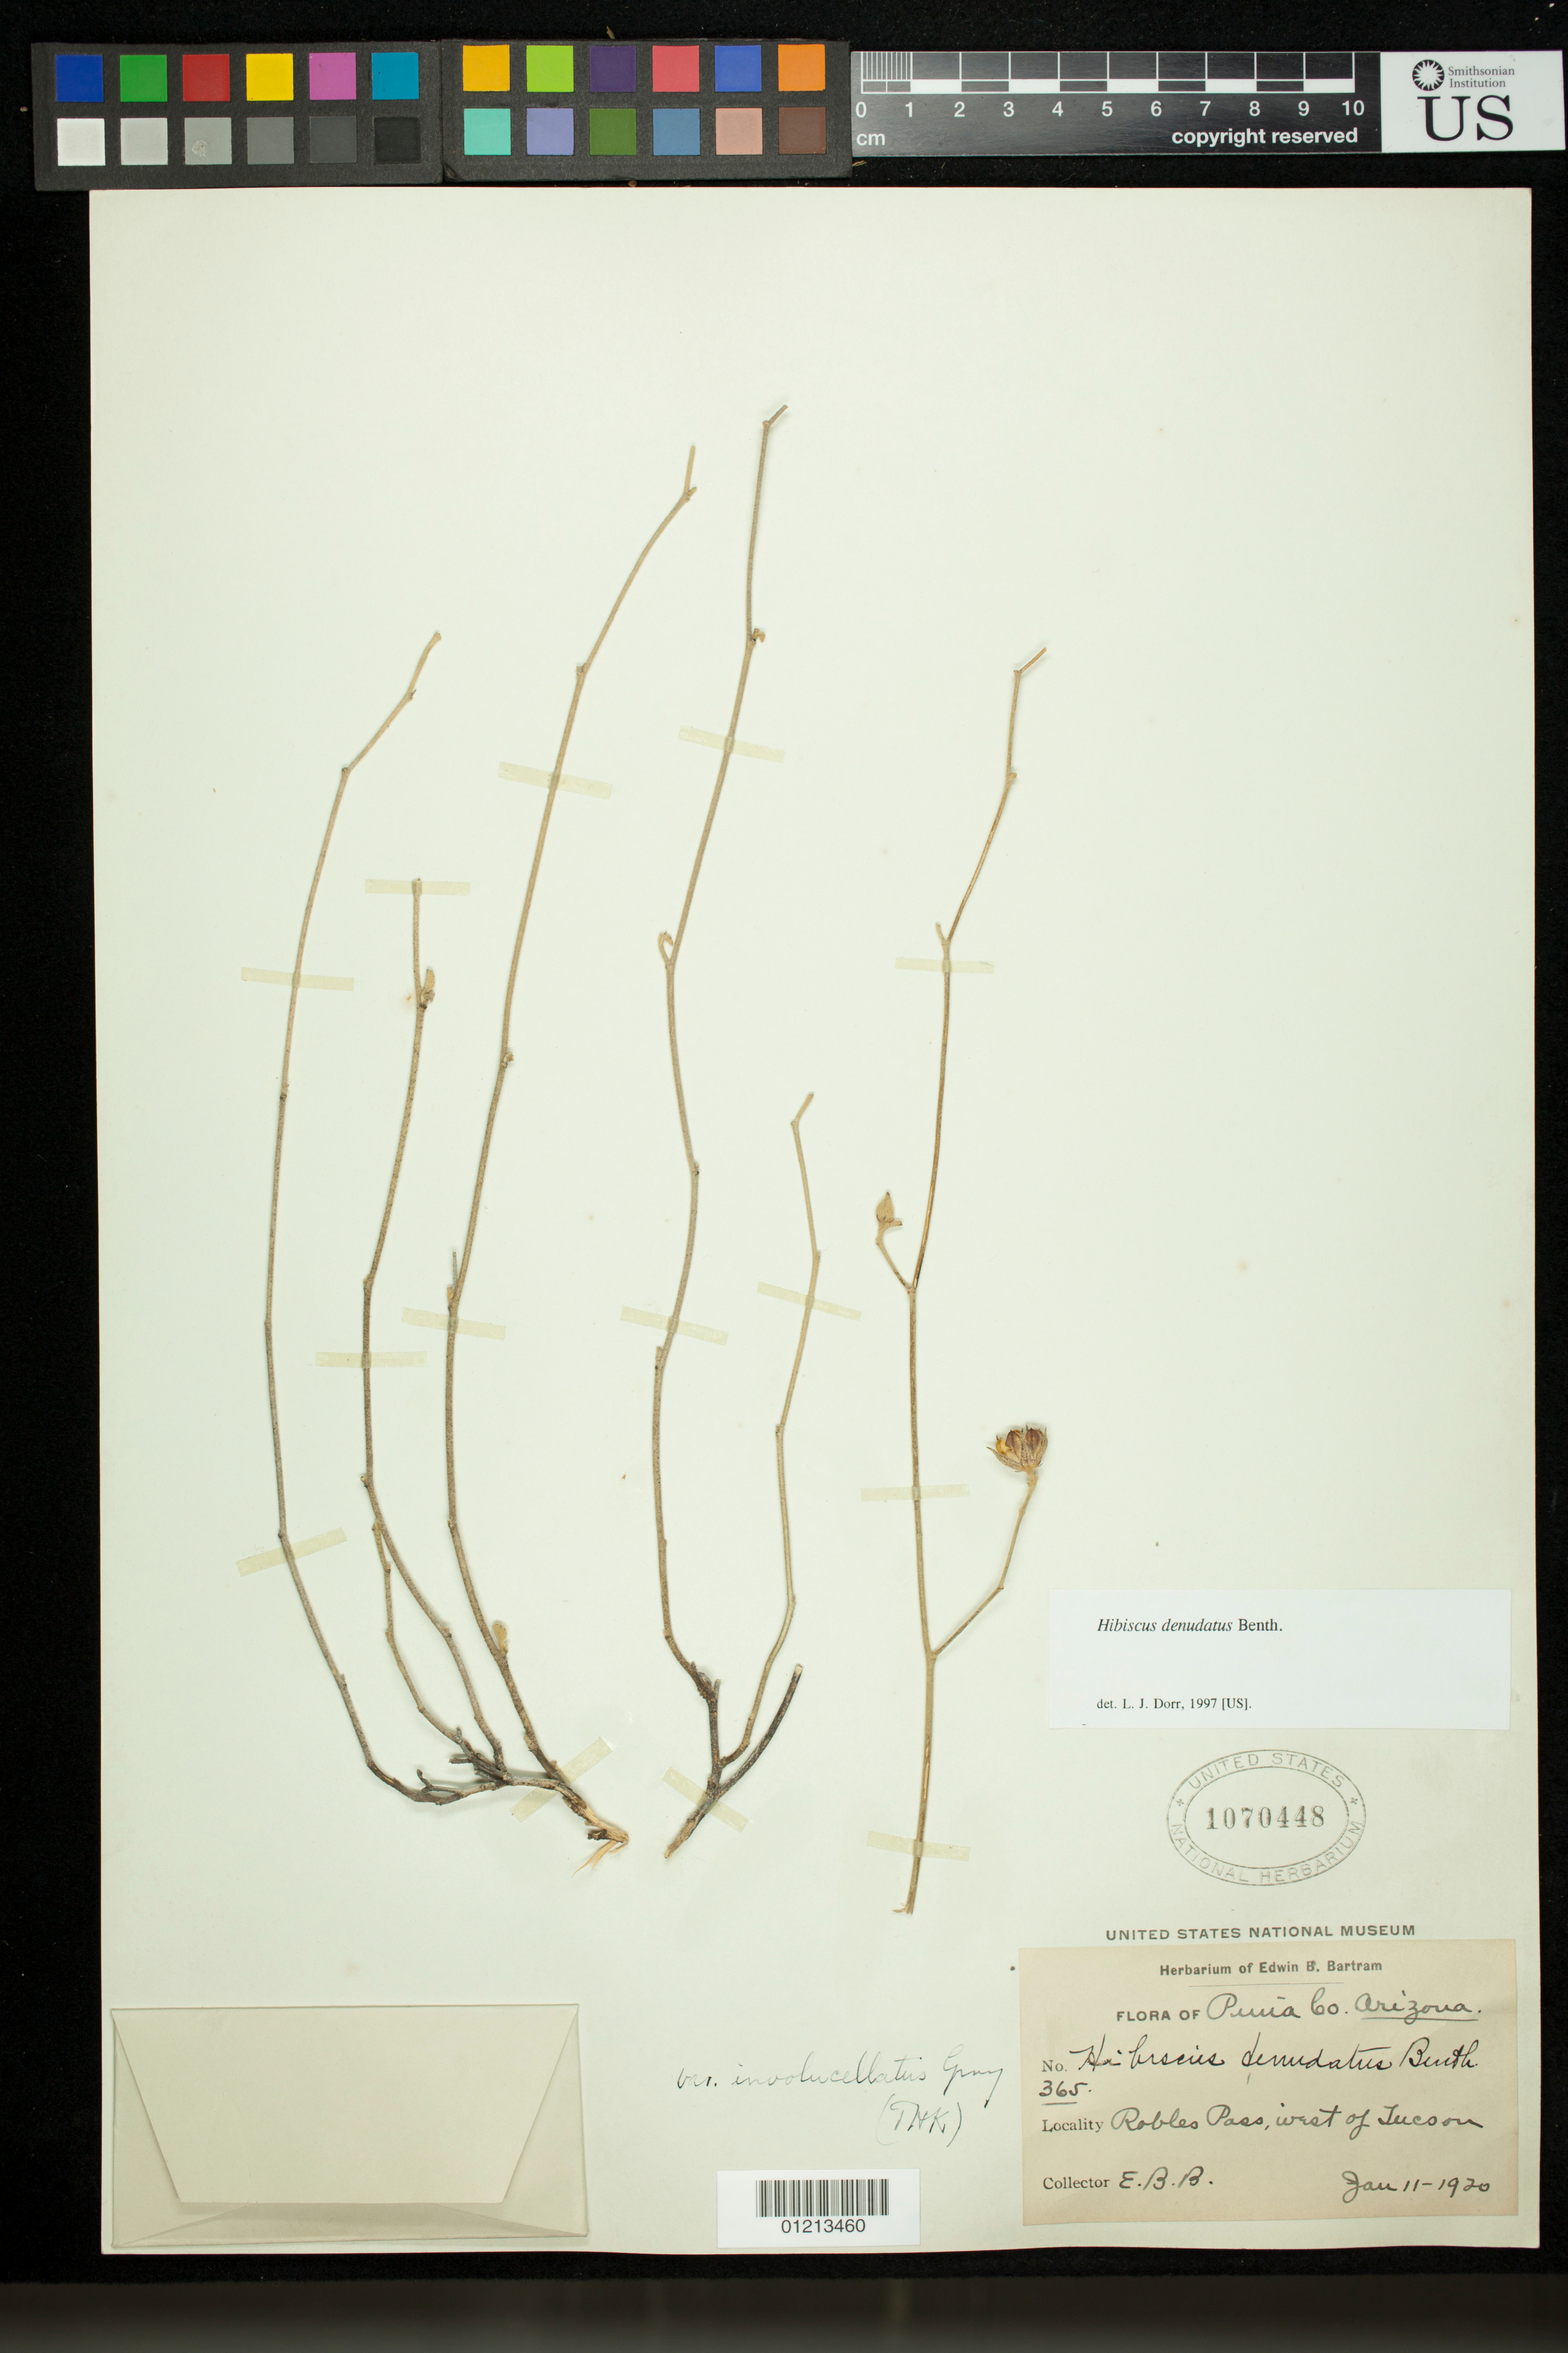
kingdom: Plantae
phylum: Tracheophyta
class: Magnoliopsida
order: Malvales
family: Malvaceae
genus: Hibiscus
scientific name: Hibiscus denudatus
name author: Benth.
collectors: E. B. Bartram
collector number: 365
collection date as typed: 01 Nov 1920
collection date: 1920-11-01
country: United States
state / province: Arizona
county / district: Pima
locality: Robles Pass, west of Tucson, Pima Co.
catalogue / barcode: US 1070448